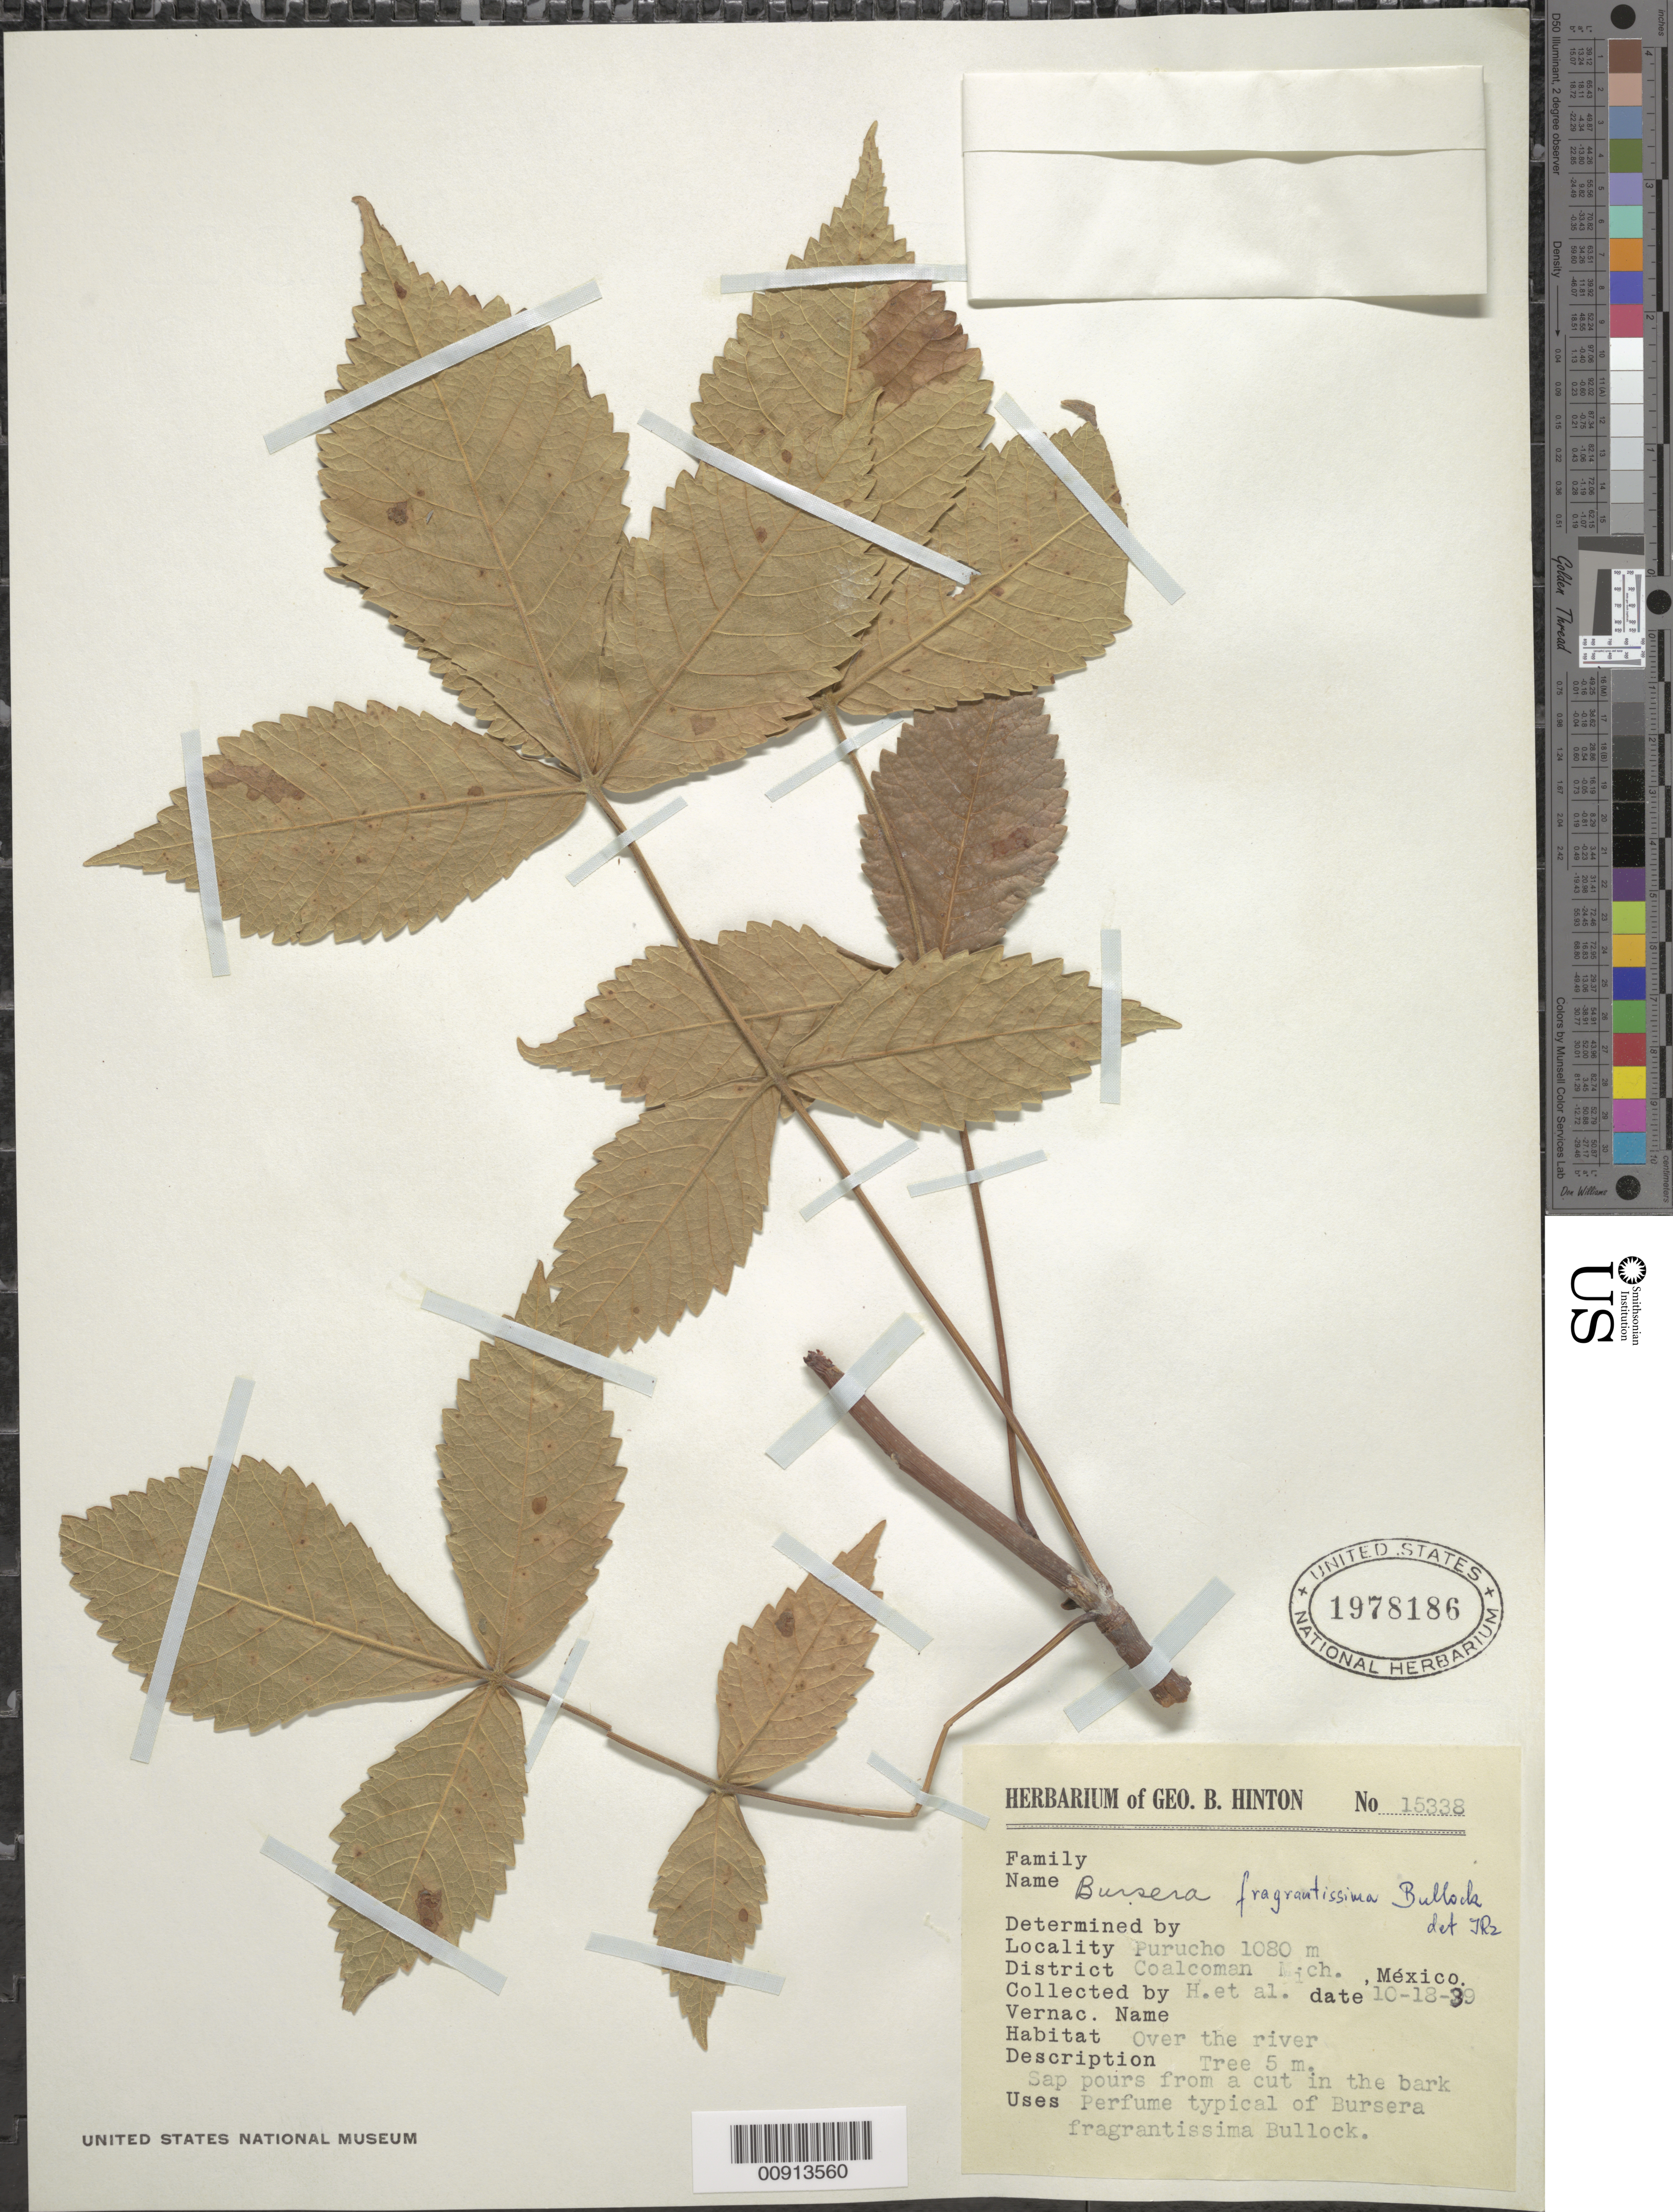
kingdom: Plantae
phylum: Tracheophyta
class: Magnoliopsida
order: Sapindales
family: Burseraceae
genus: Bursera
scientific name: Bursera fragrantissima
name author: Bullock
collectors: G. B. Hinton & et al.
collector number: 15338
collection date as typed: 18 Oct 1939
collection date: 1939-10-18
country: Mexico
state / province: Michoacán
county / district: Coalcomán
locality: Purucho, District Coalcomán, Michoacán.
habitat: Over the river.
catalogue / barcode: US 1978186